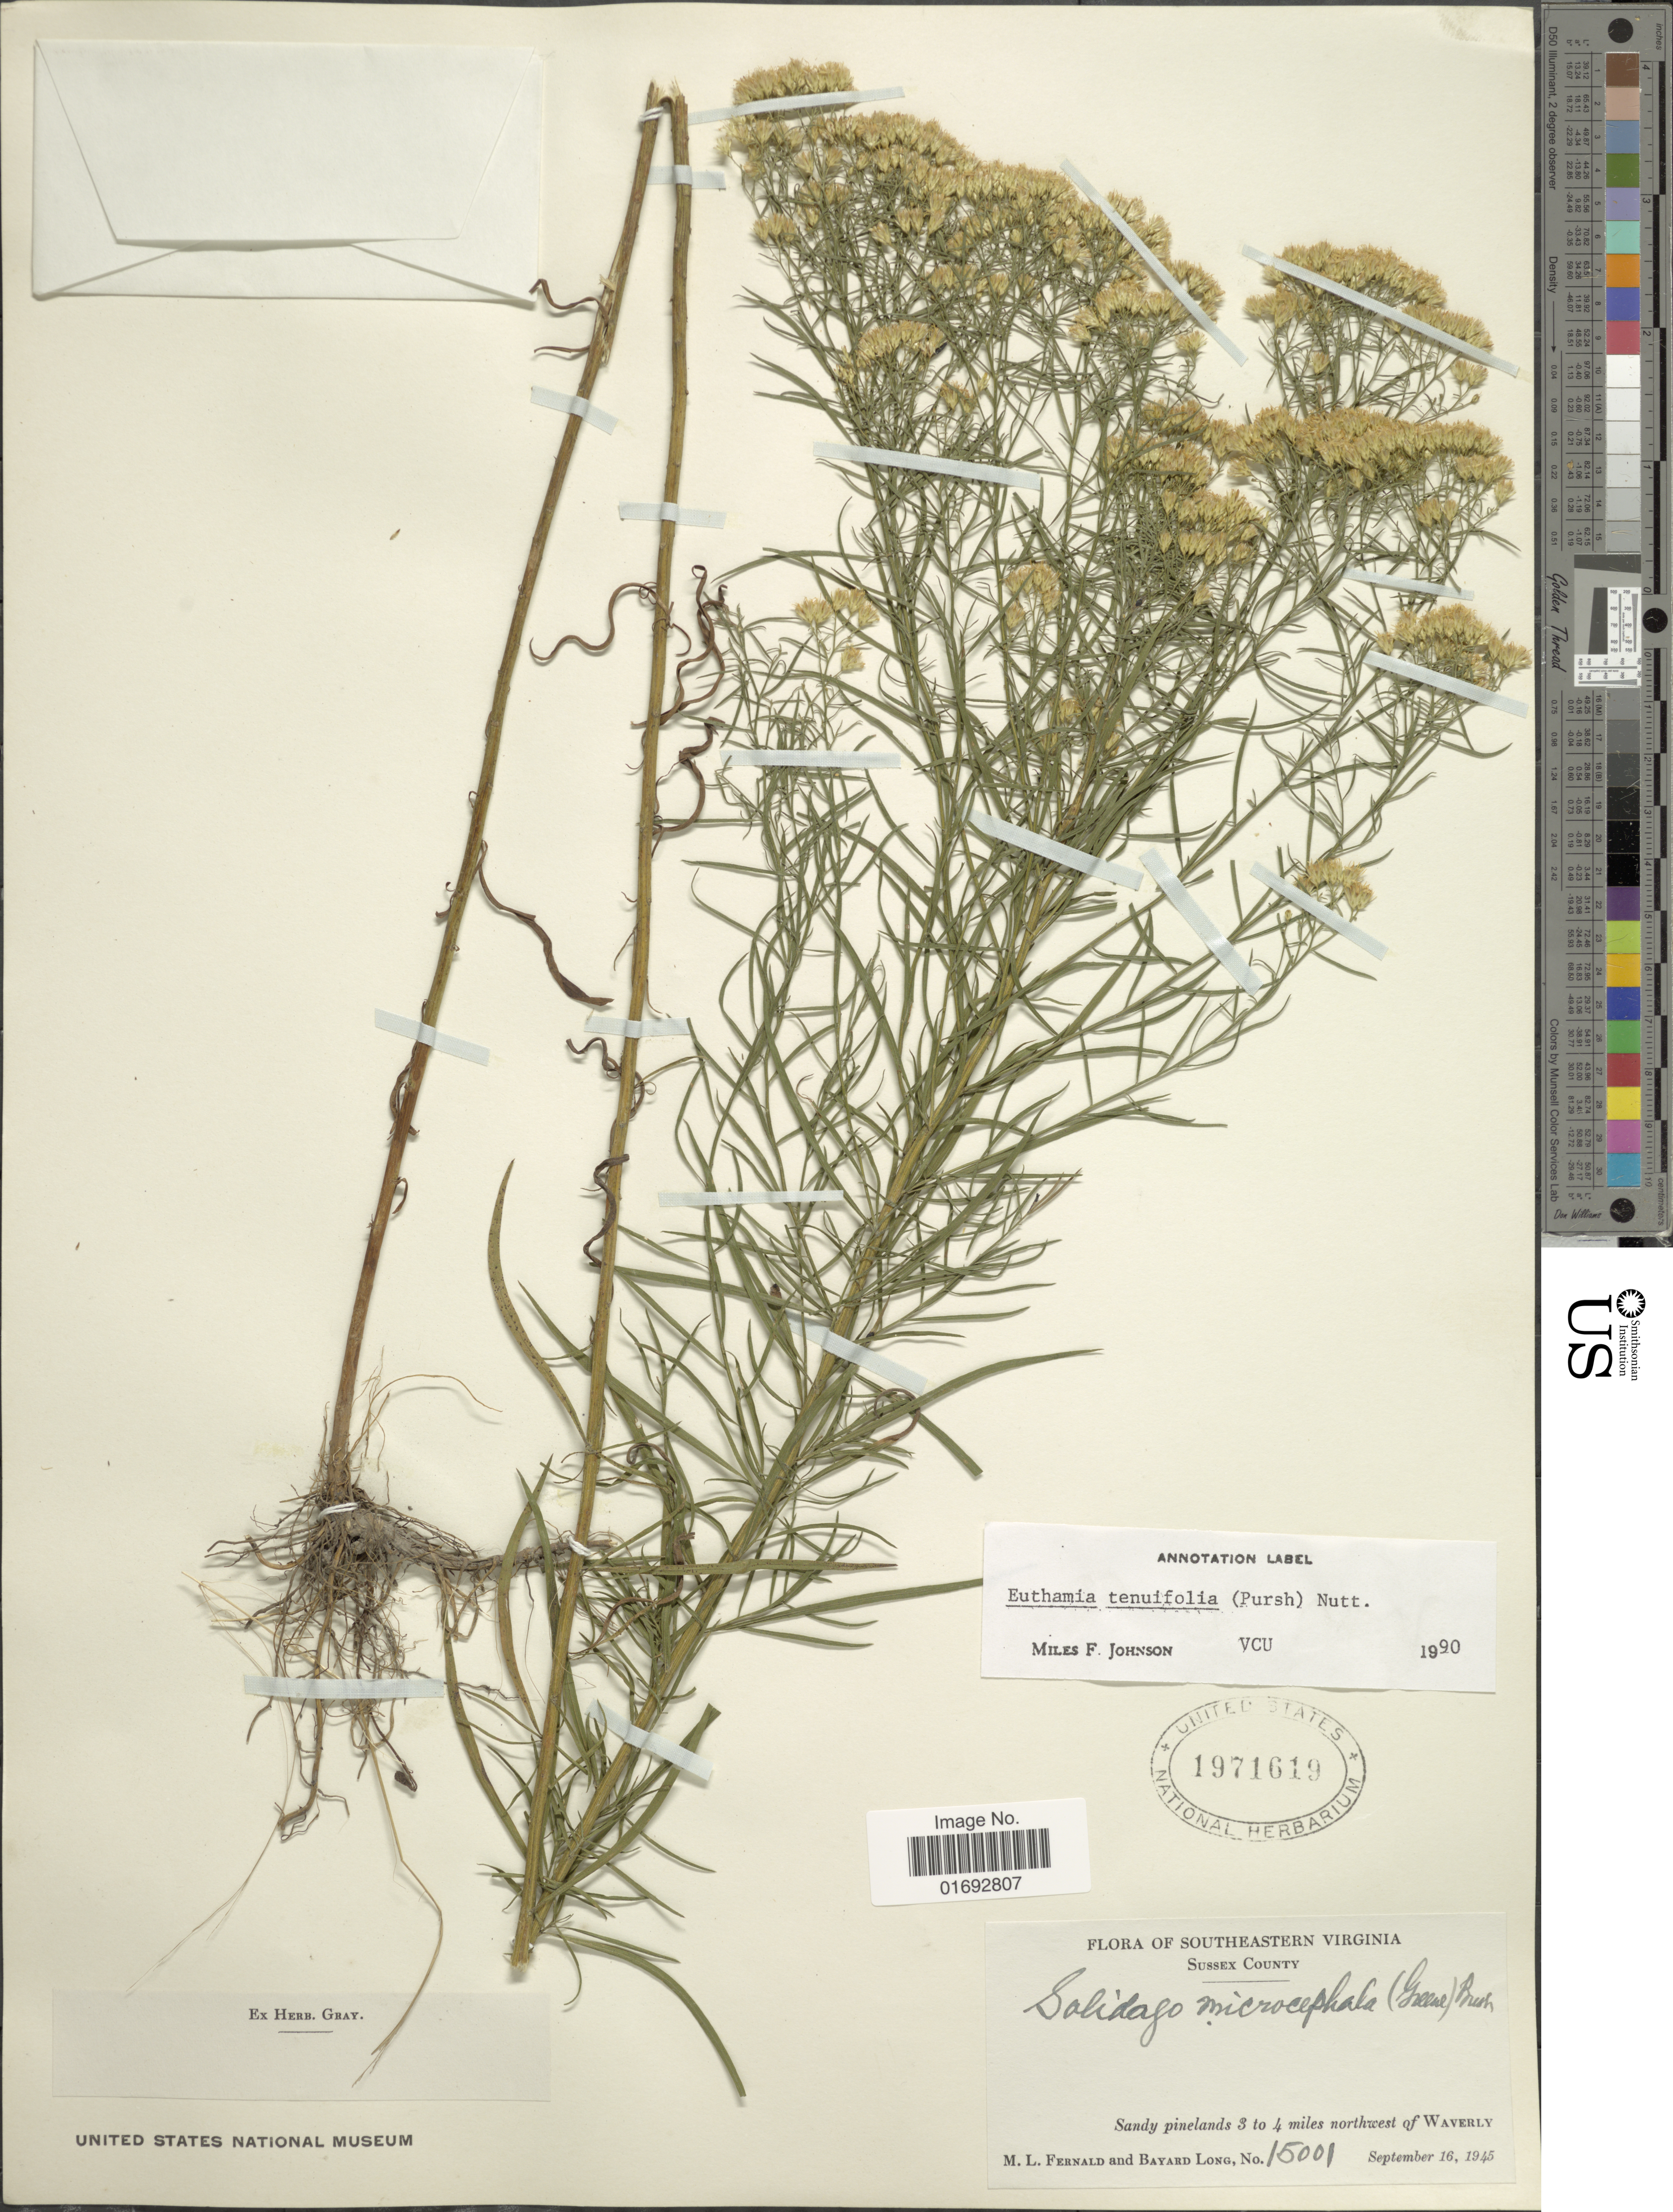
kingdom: Plantae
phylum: Tracheophyta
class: Magnoliopsida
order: Asterales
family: Asteraceae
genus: Euthamia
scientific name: Euthamia tenuifolia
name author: (Pursh) Nutt.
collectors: M. L. Fernald & B. Long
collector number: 15001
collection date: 1945-09-16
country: United States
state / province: Virginia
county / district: Sussex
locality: Southeastern Virginia, Sussex County, 3 to 4 miles northwest of Waverly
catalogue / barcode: US 1971619